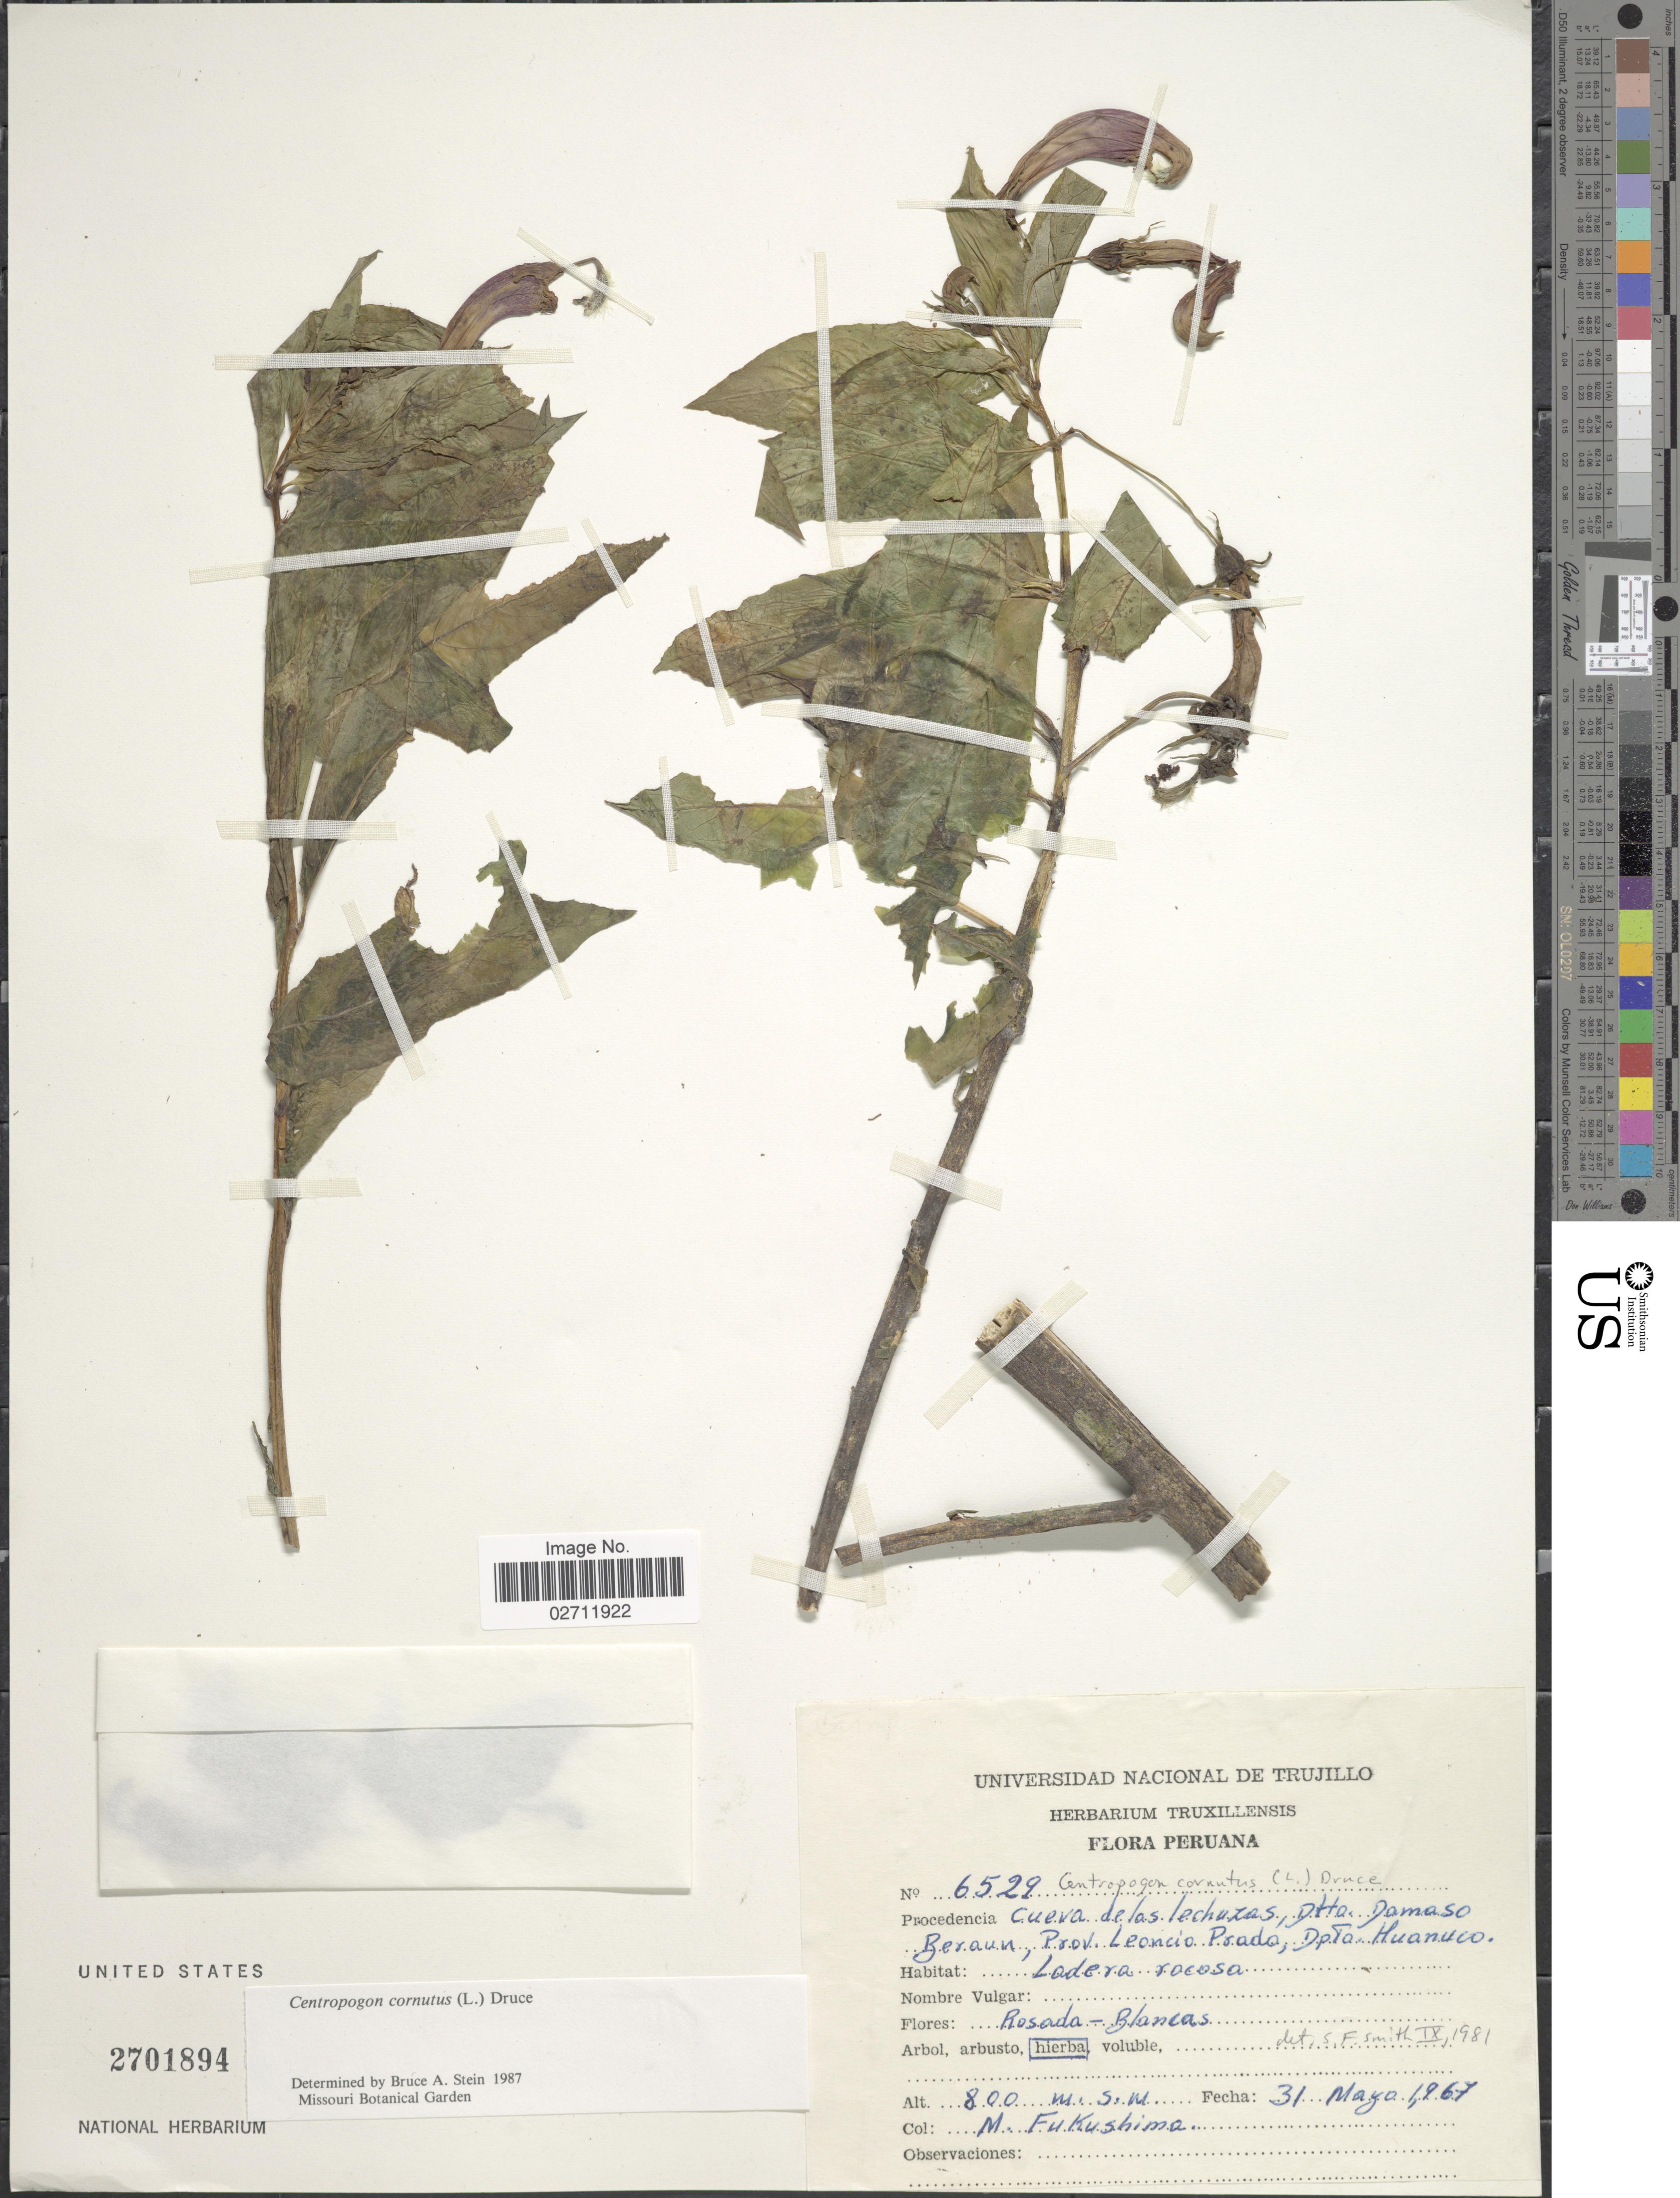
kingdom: Plantae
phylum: Tracheophyta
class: Magnoliopsida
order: Asterales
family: Campanulaceae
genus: Centropogon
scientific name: Centropogon cornutus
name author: (L.) Druce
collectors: M. Fukushima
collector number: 6529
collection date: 1967-05-31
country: Peru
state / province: Huánuco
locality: Cueva de las lechuzas, Dtto. Damaso Beraun, Prov. Leoncio Prado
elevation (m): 800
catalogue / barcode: US 2701894